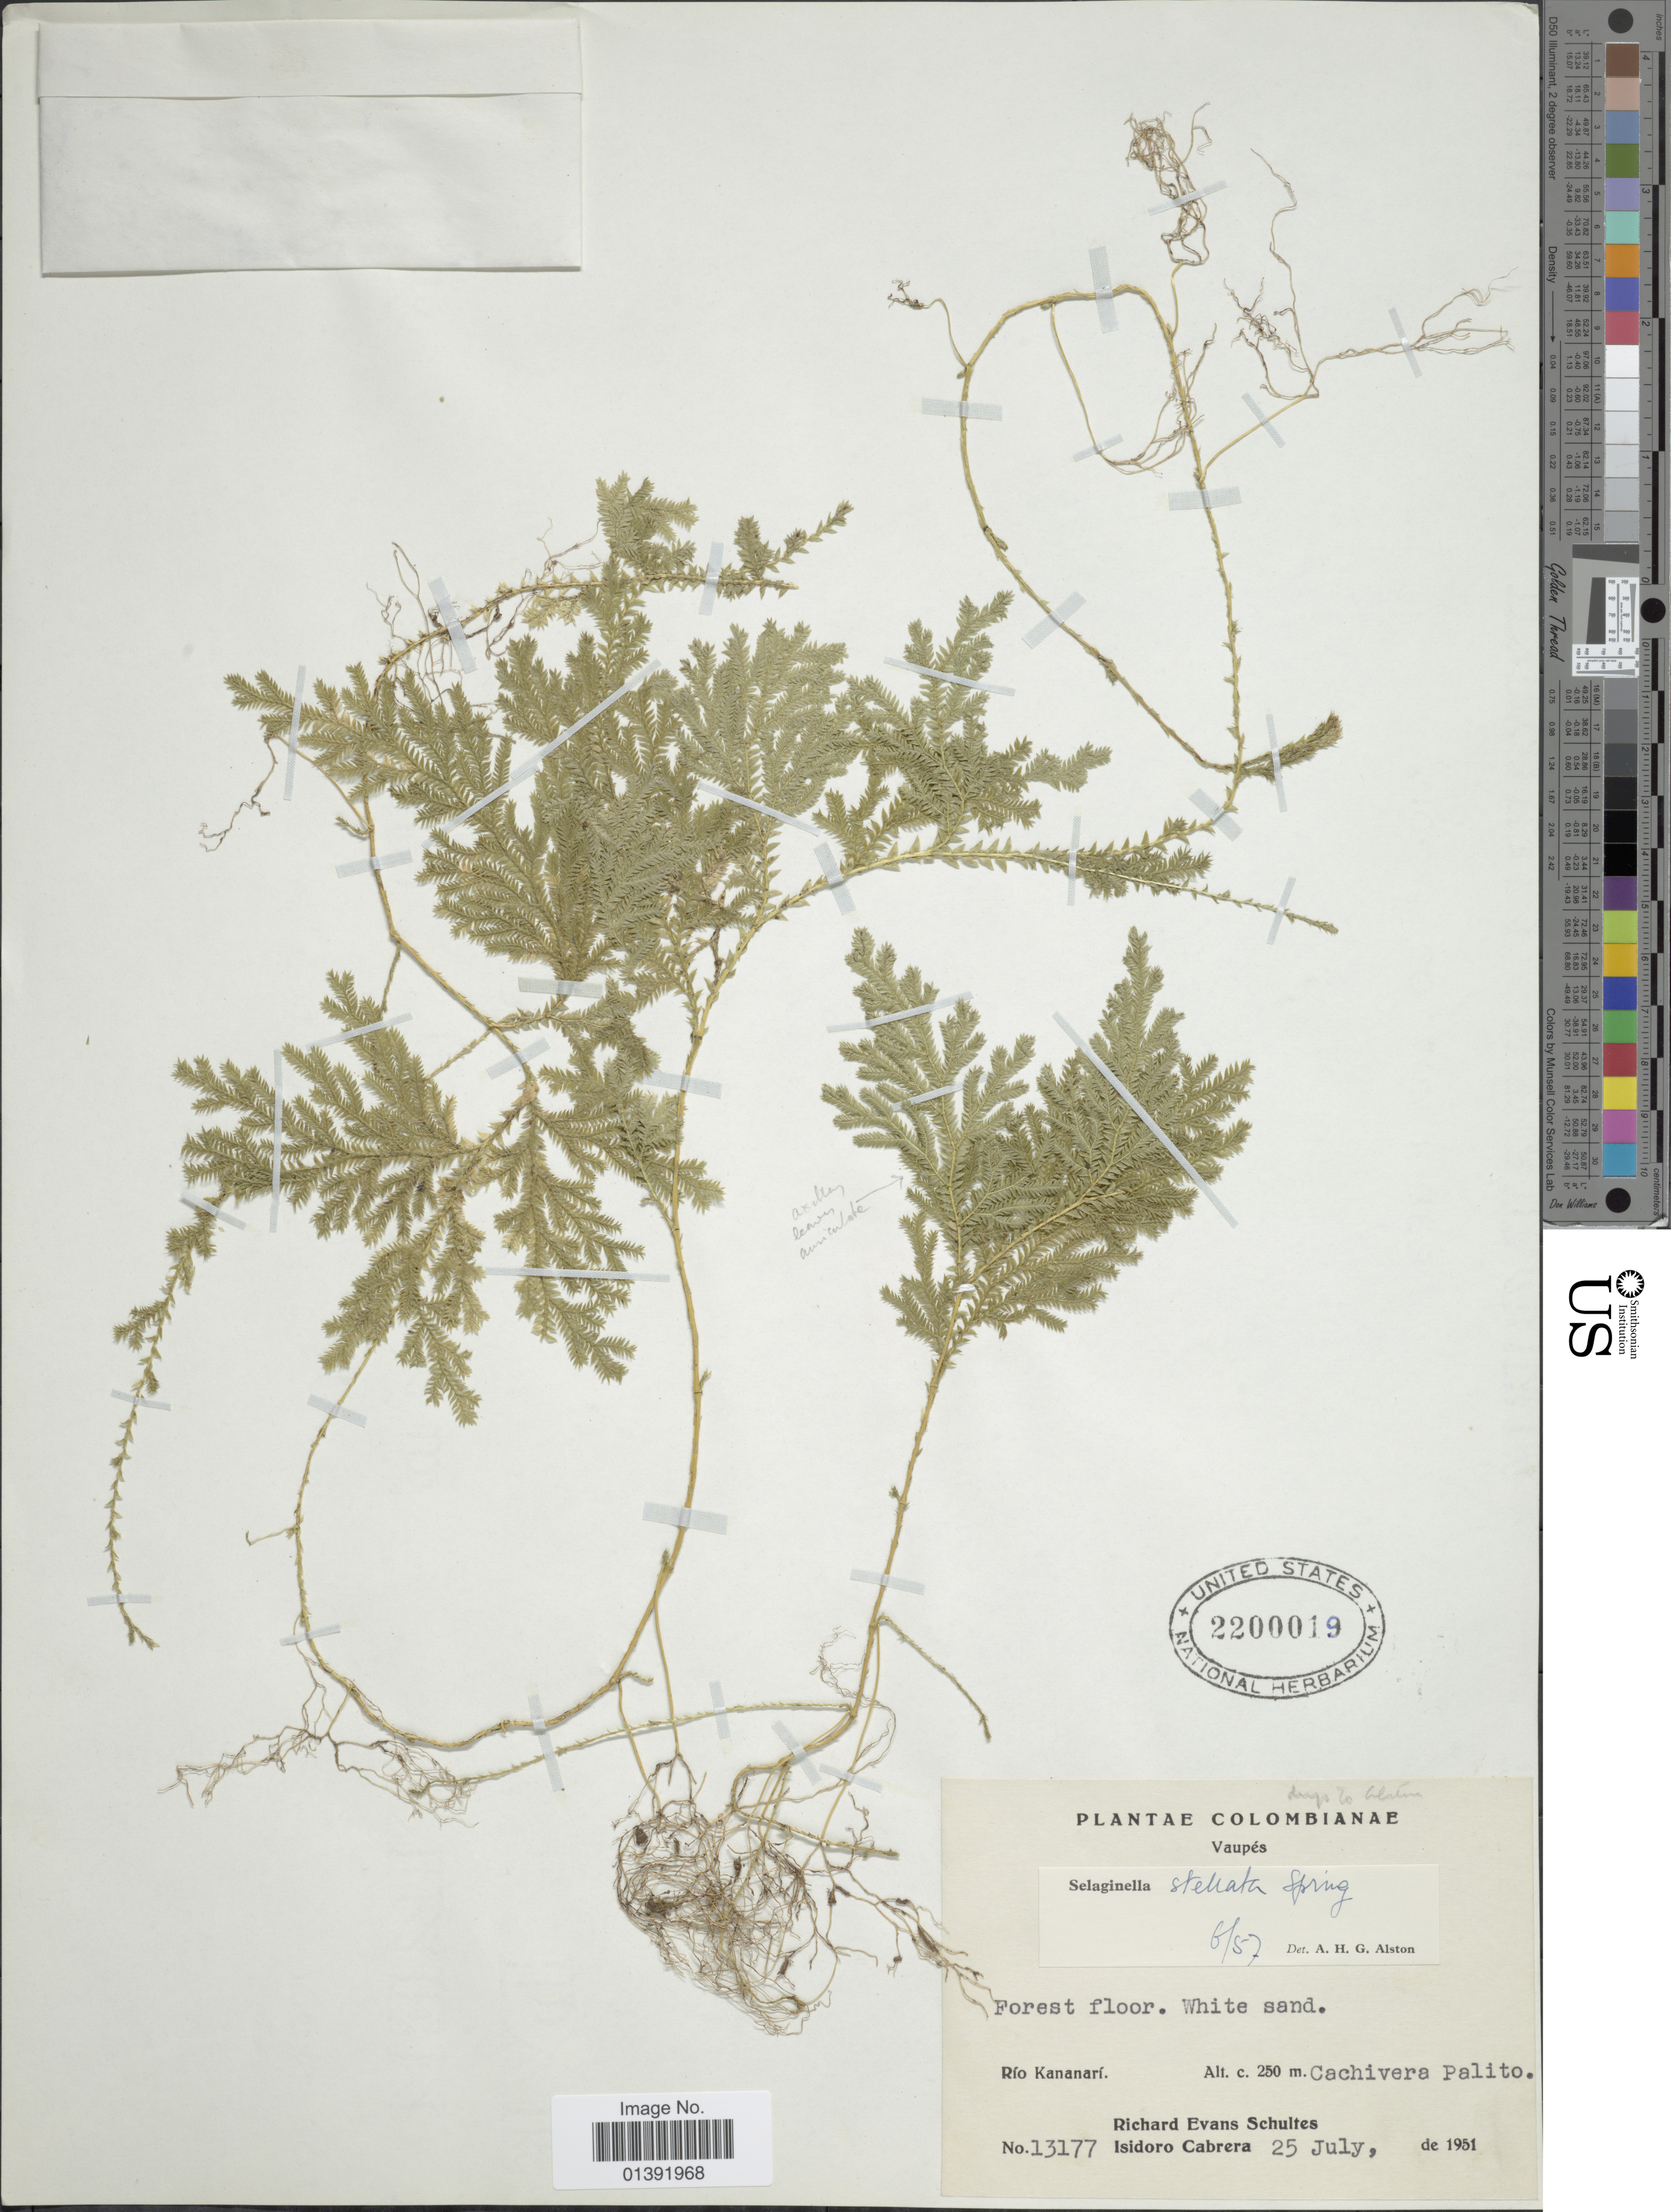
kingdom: Plantae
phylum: Tracheophyta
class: Lycopodiopsida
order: Selaginellales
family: Selaginellaceae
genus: Selaginella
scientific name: Selaginella stellata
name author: Spring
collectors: R. E. Schultes & I. Cabrera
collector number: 13177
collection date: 1951-07-25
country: Colombia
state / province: Vaupés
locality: Rio Kananari, Cachivera Palito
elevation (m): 250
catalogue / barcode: US 2200019